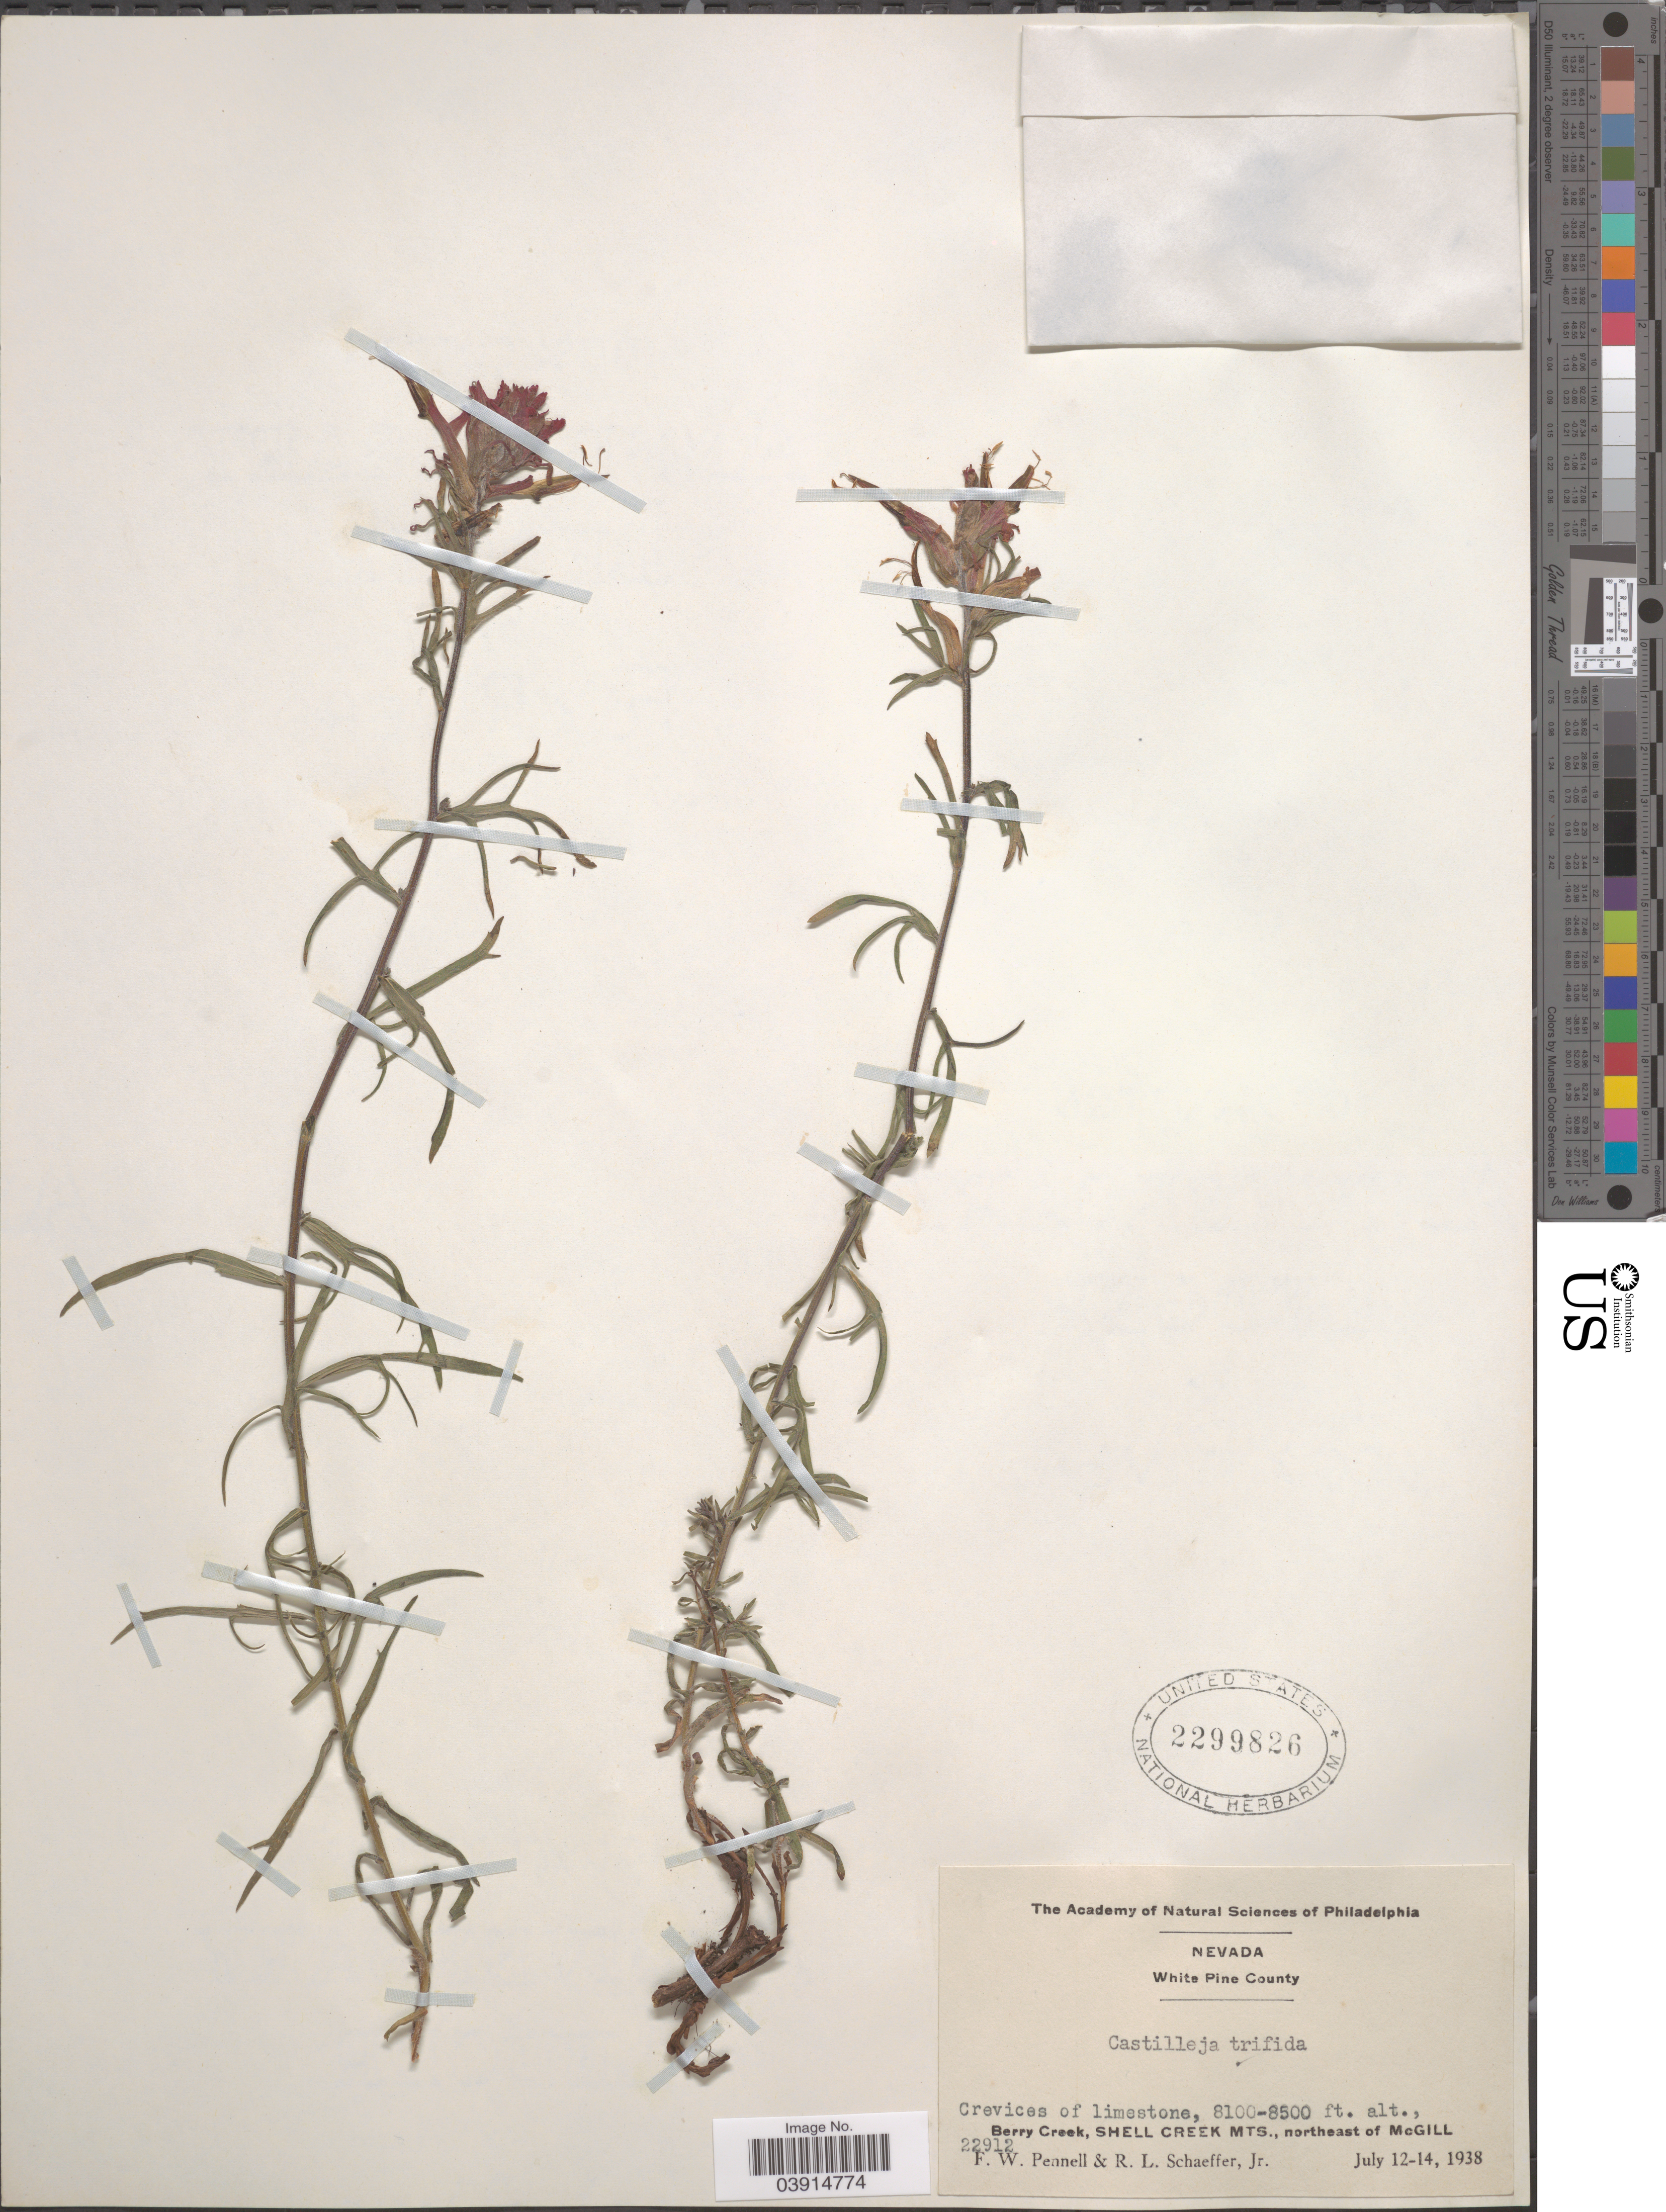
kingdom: Plantae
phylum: Tracheophyta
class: Magnoliopsida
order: Lamiales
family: Orobanchaceae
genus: Castilleja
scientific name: Castilleja sp.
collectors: F. W. Pennell & R. L. Schaeffer Jr.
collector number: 22912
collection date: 1938-07-12/1938-07-14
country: United States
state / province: Nevada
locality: White Pine County. Berry Creek, Shell Creek Mts., northeast of McGill.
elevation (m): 2469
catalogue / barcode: US 2299826